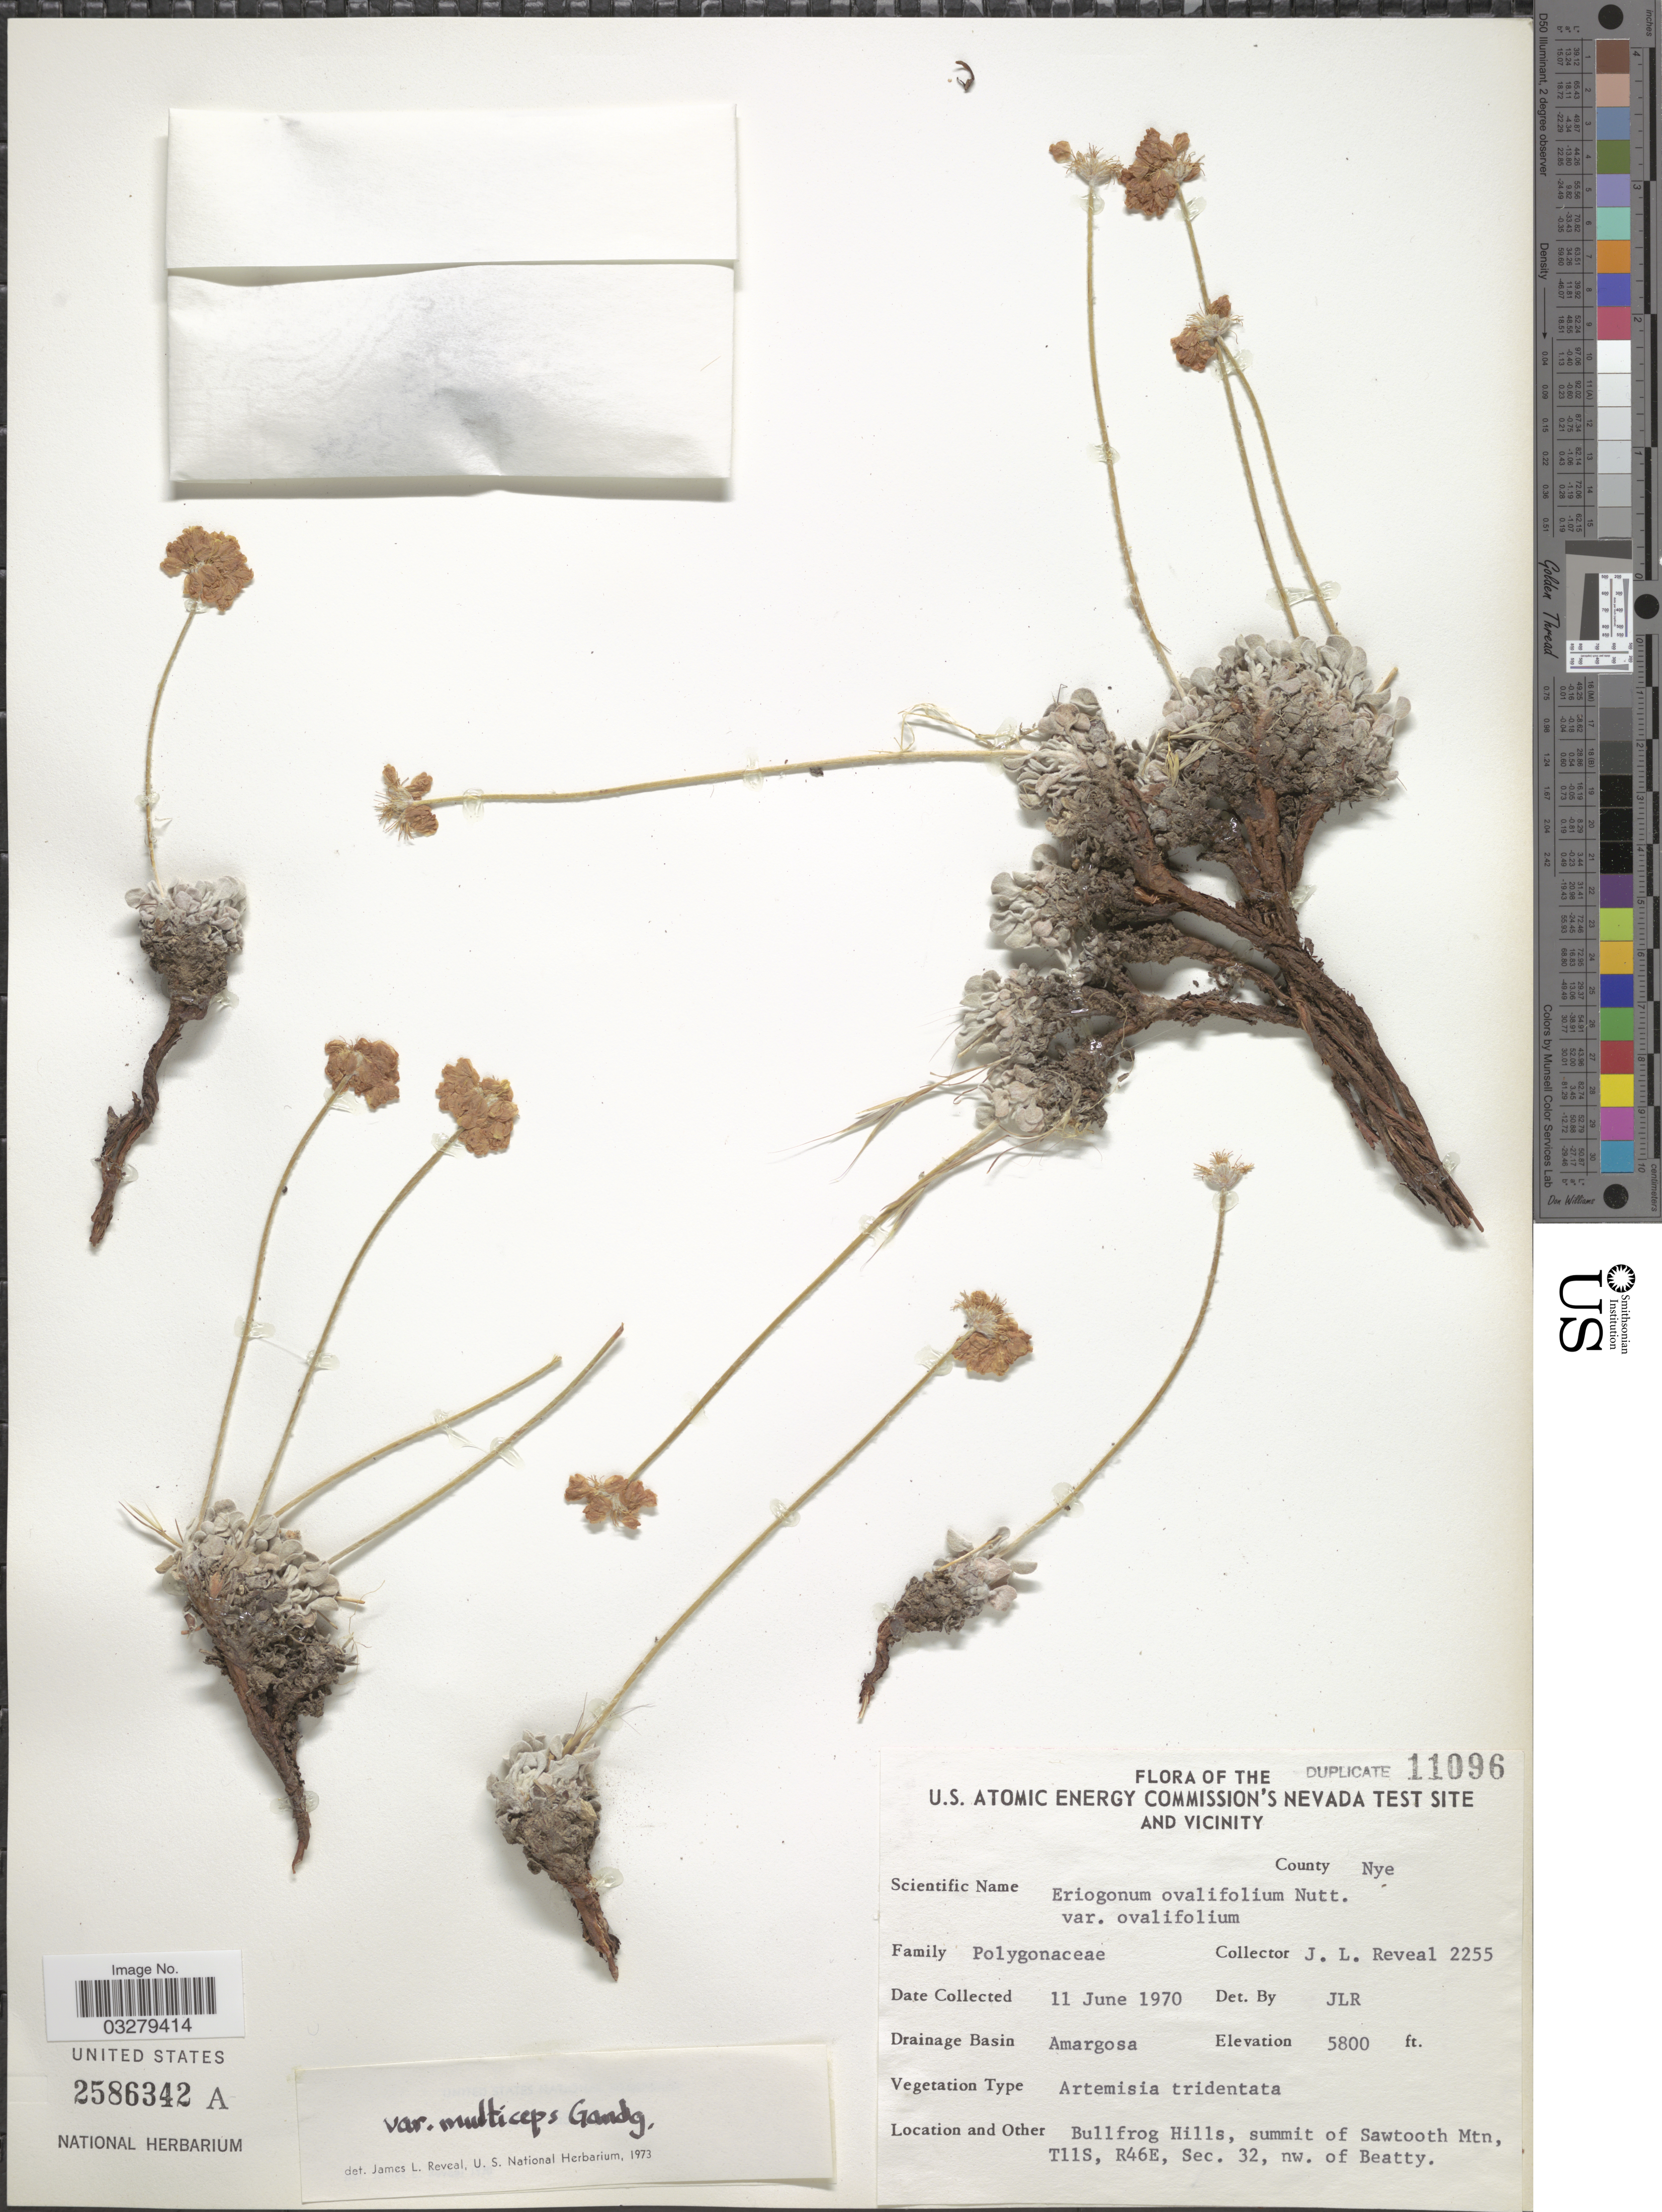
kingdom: Plantae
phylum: Tracheophyta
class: Magnoliopsida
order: Caryophyllales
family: Polygonaceae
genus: Eriogonum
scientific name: Eriogonum ovalifolium var. multiceps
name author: Gand.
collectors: J. L. Reveal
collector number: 2255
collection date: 1970-06-11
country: United States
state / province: Nevada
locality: U.S. Atomic Energy Commission's Nevada Test Site and vicinity, County Nye, Drainage Basin Amargosa, Bullfrog Hills, summit of Sawtooth Mtn, T11S, R46E, Sec. 32, nw. of Beatty.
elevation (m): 1768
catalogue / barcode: US 2586342A